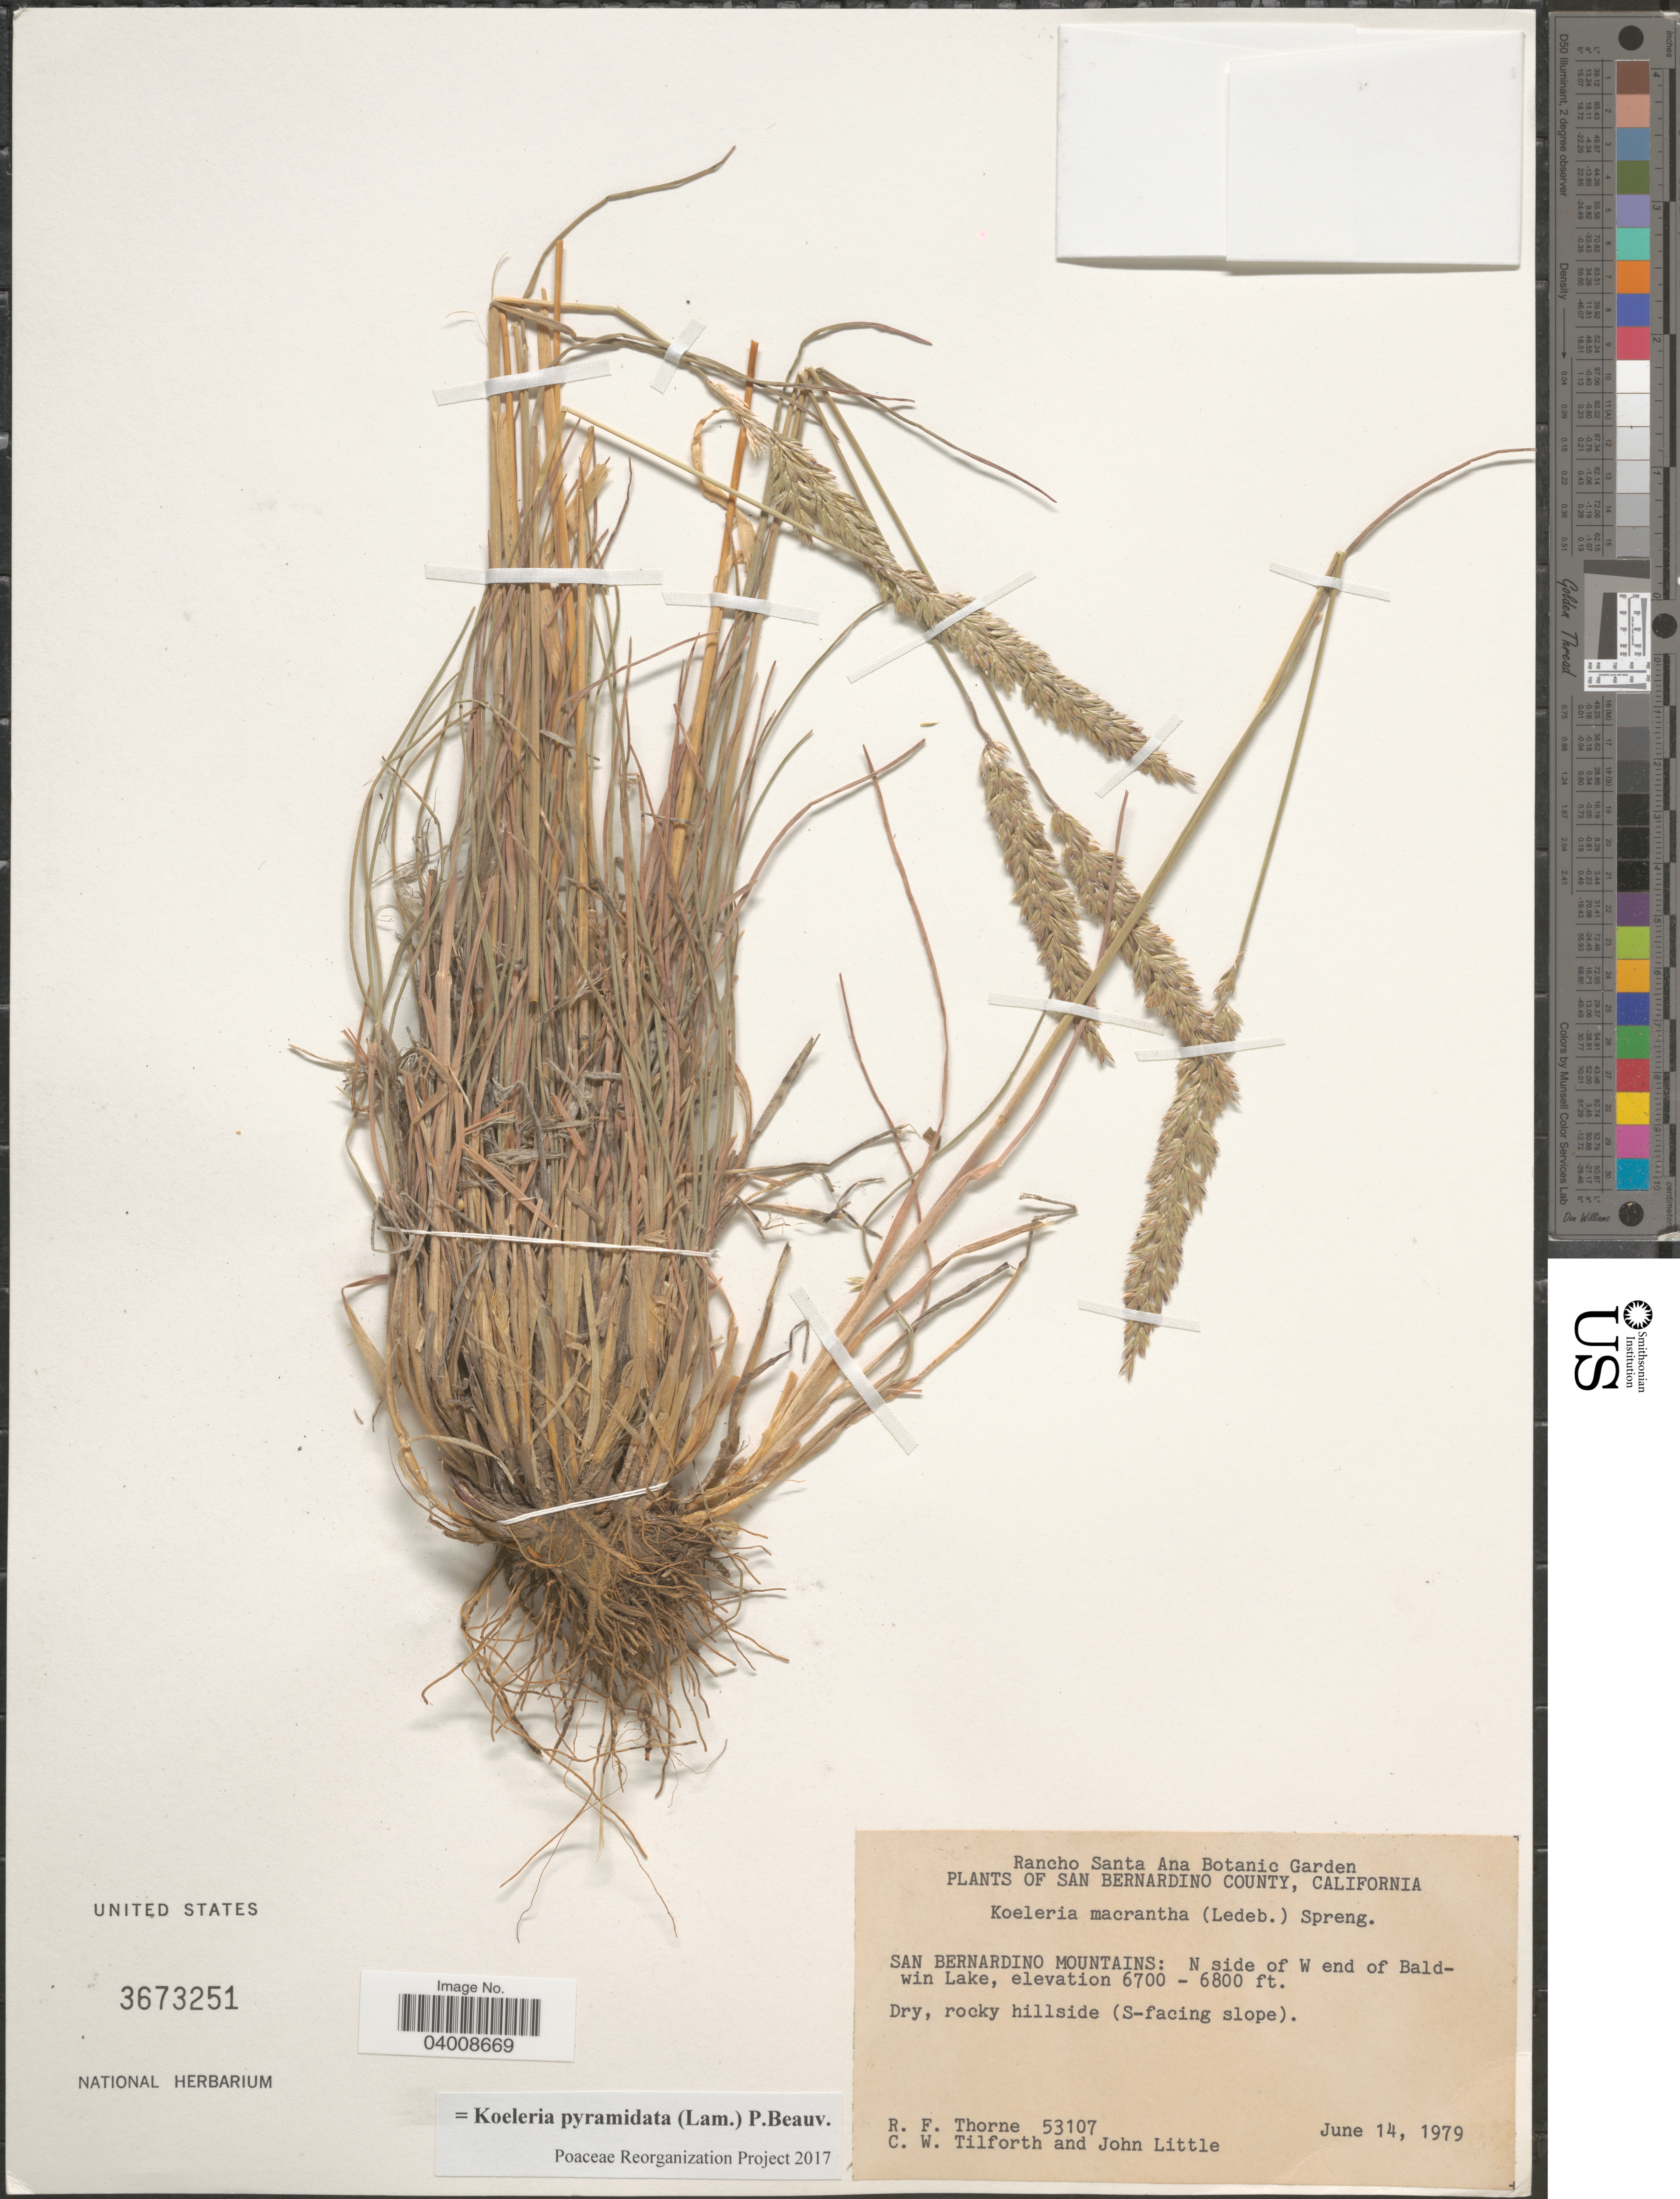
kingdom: Plantae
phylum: Tracheophyta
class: Liliopsida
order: Poales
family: Poaceae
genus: Koeleria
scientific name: Koeleria pyramidata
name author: (Lam.) P. Beauv.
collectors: R. Thorne, C. Tilforth & J. Little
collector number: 53107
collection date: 1979-06-14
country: United States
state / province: California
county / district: San Bernardino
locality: San Bernardino County. San Bernardino Mountains: N side of W end of Baldwin Lake. Dry, rocky hillside (S-facing slope).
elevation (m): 2042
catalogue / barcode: US 3673251